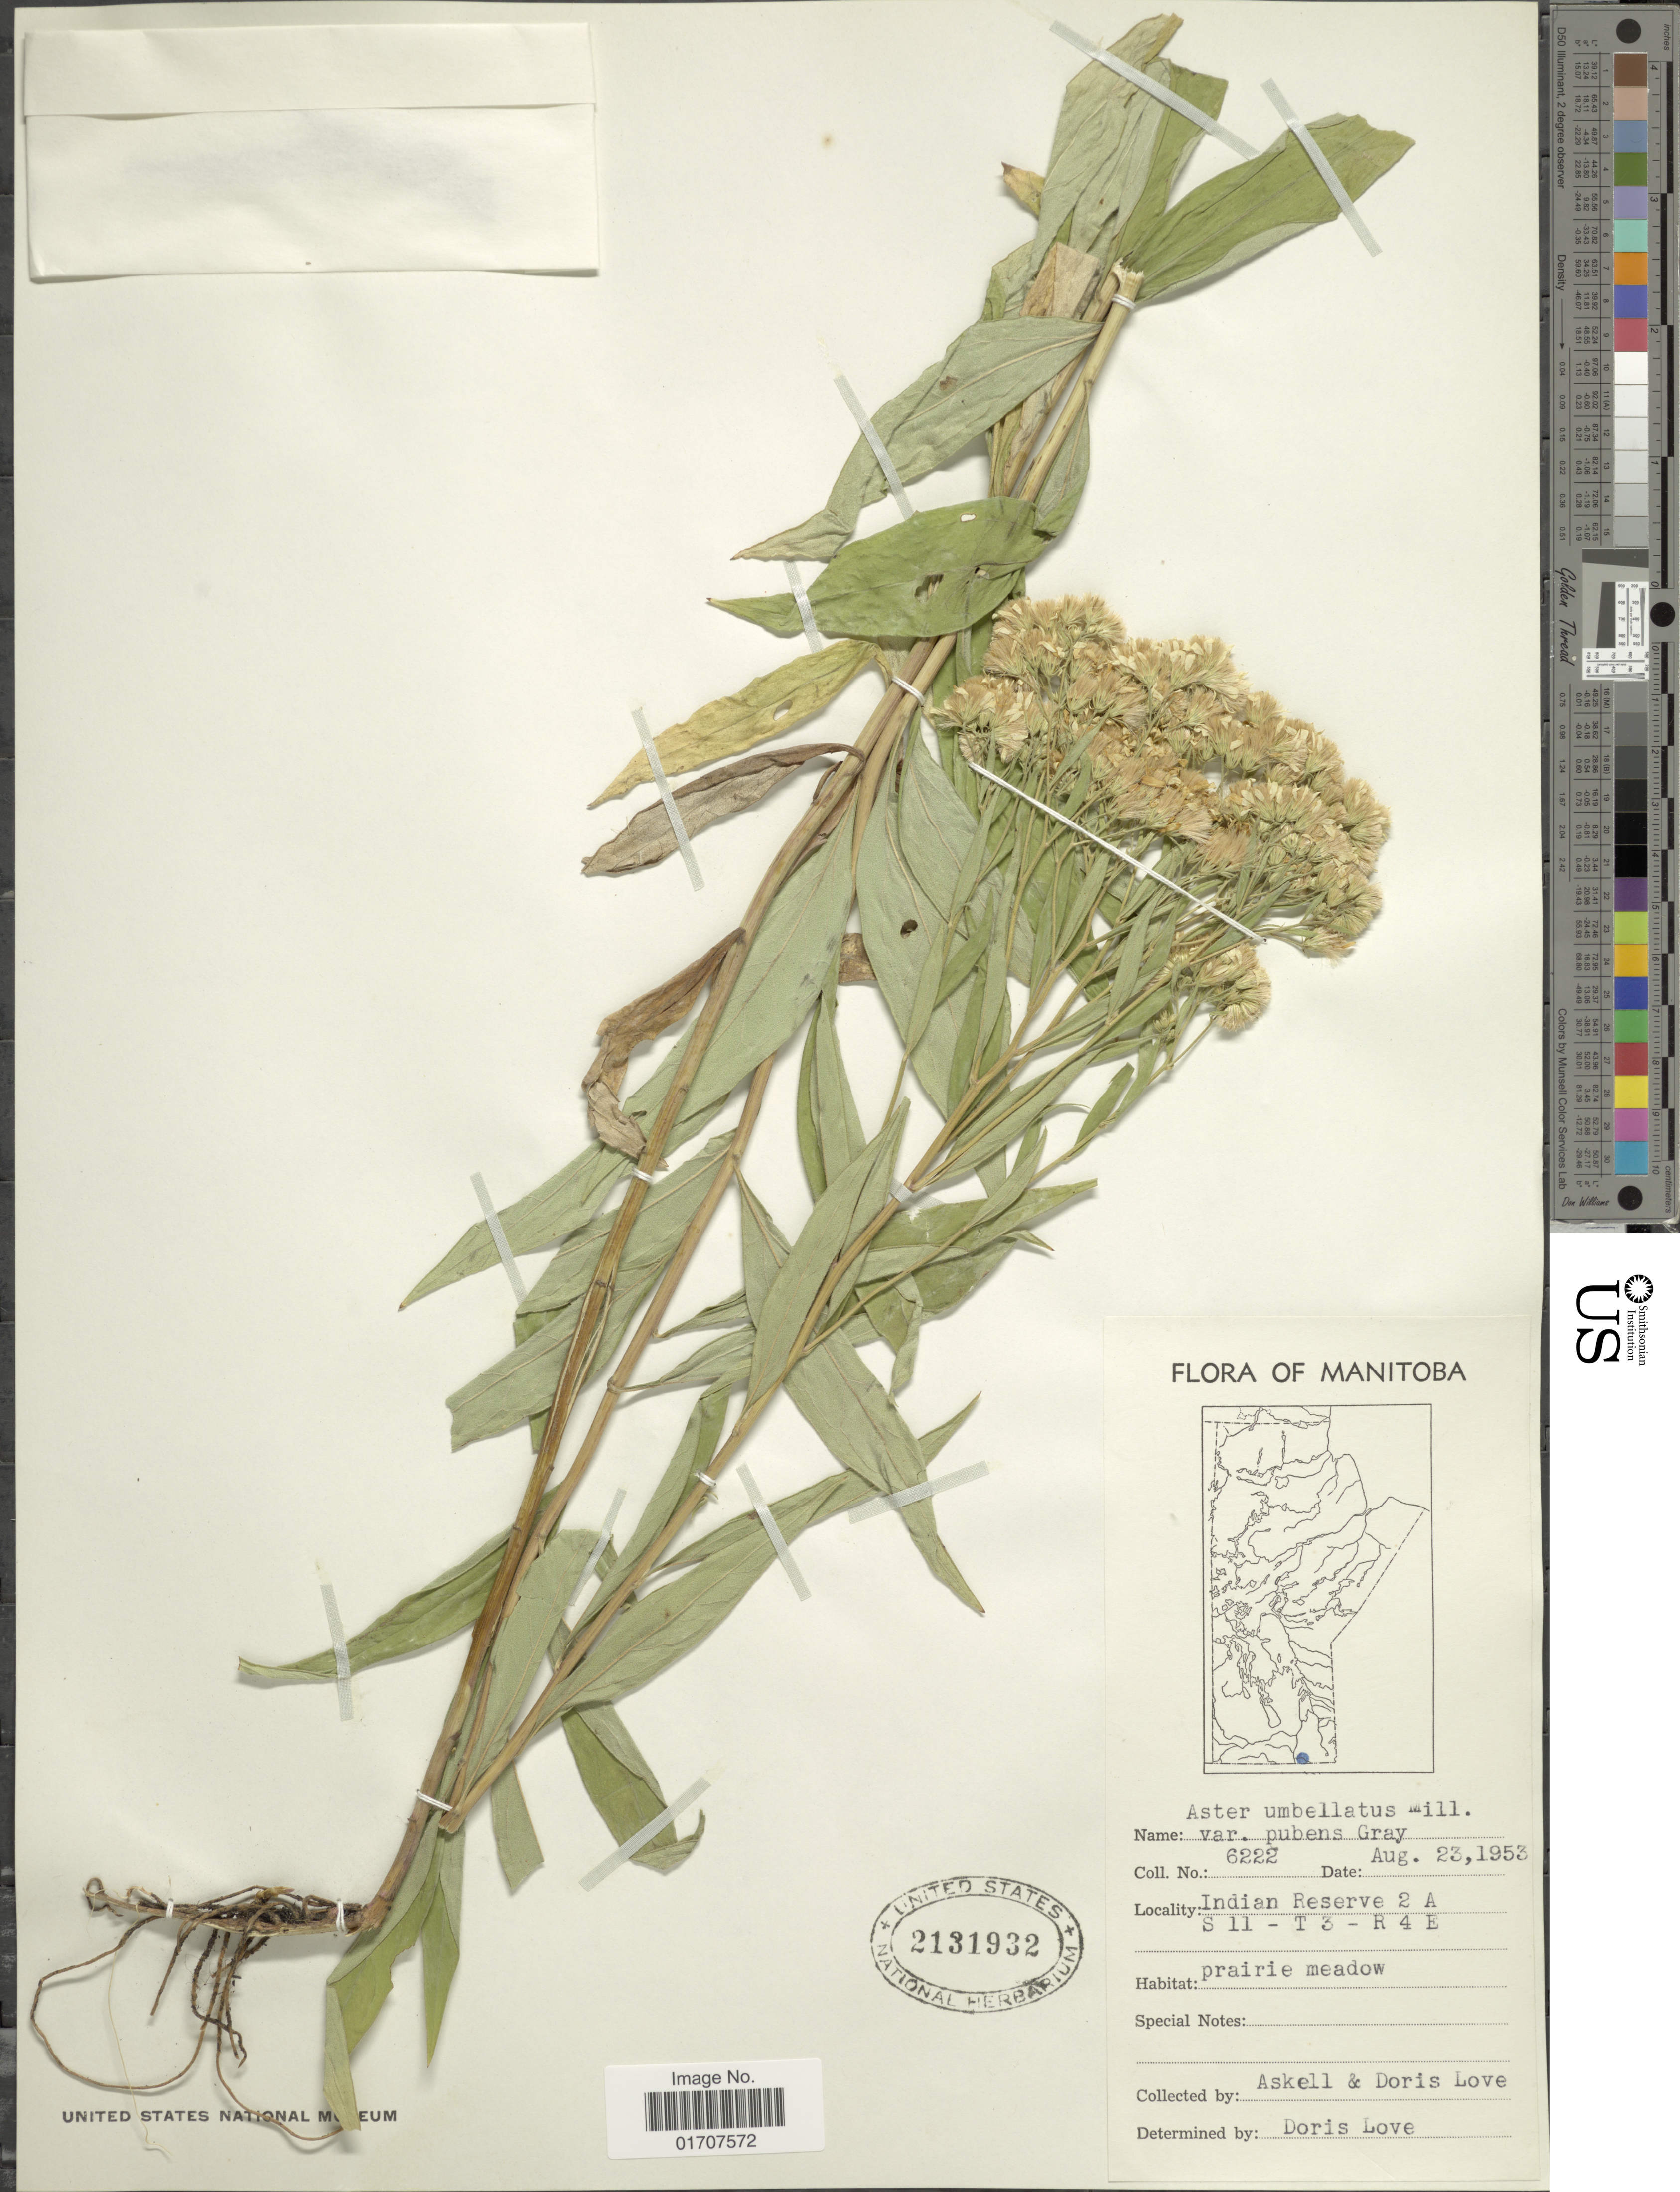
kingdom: Plantae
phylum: Tracheophyta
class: Magnoliopsida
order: Asterales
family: Asteraceae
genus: Doellingeria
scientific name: Doellingeria umbellata var. pubens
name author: (A. Gray) Britton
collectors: -. Askell & D. Löve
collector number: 6222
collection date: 1953-08-23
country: Canada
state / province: Manitoba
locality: Indian Reserve 2A, S11-T3-R4E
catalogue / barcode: US 2131932